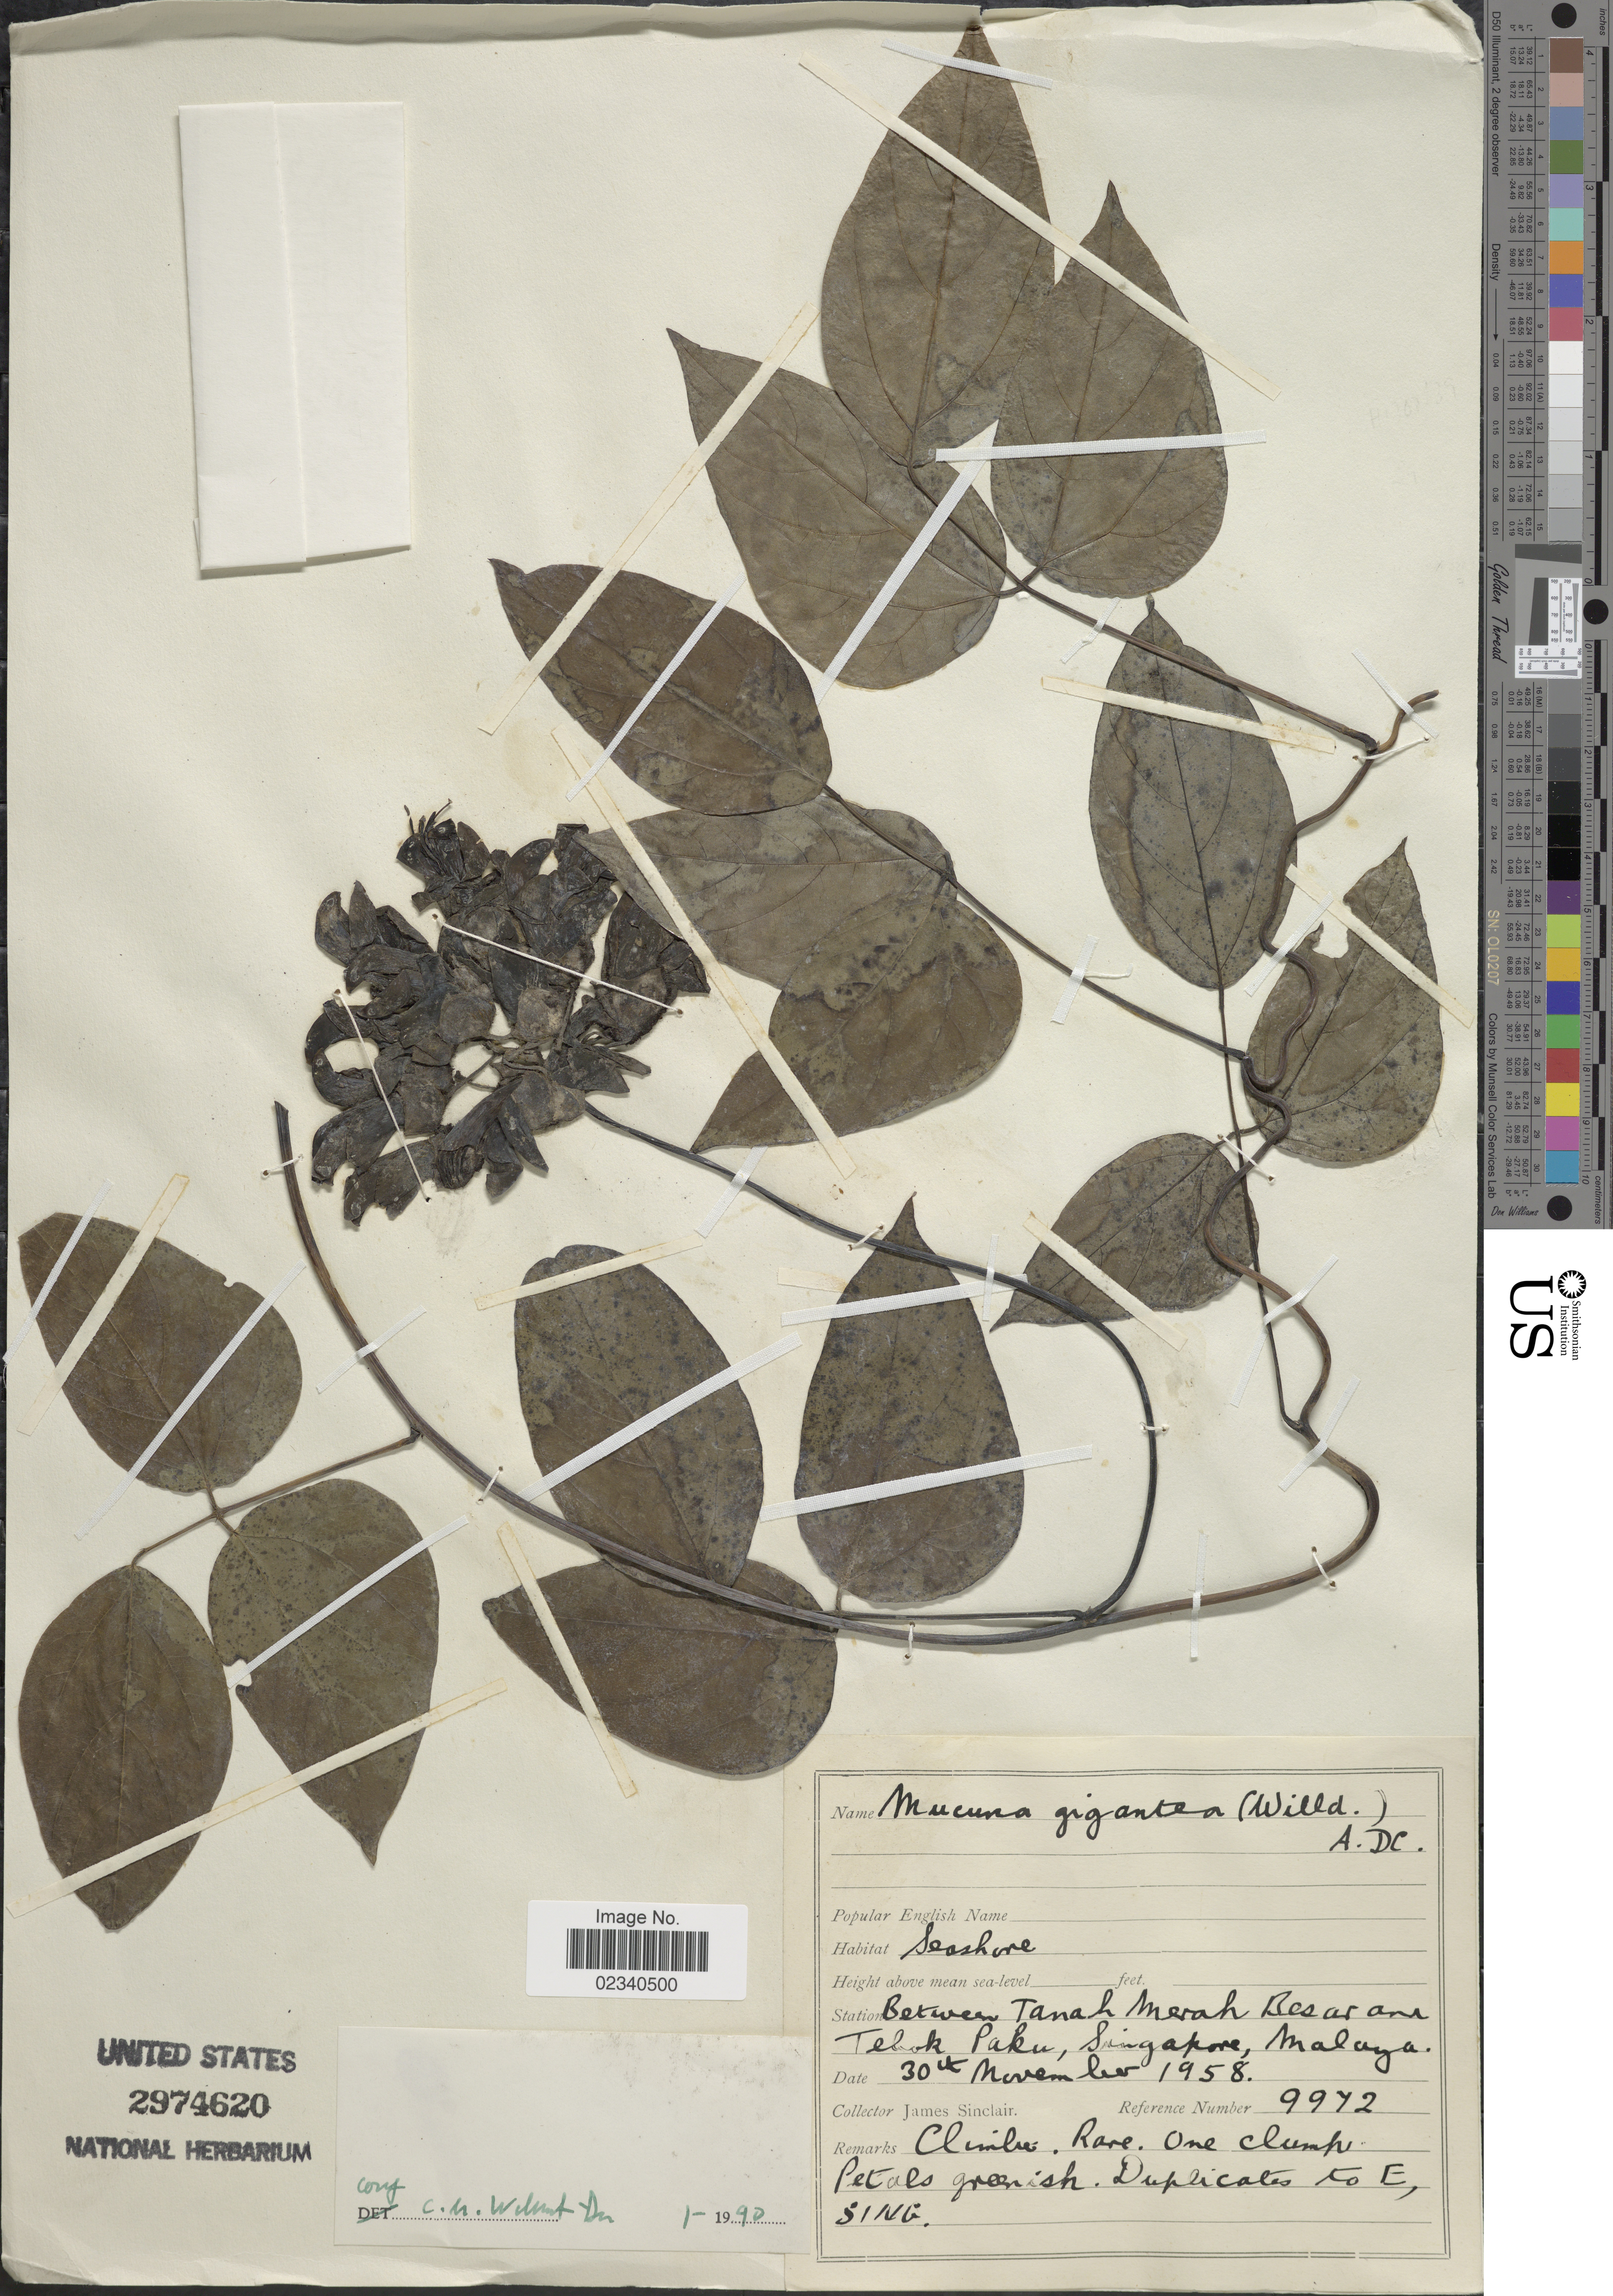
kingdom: Plantae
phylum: Tracheophyta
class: Magnoliopsida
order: Fabales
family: Fabaceae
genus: Mucuna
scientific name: Mucuna gigantea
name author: (Willd.) DC.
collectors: J. Sinclair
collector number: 9972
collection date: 1958-11-30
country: Singapore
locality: Between Tanah Merah Besarane Telok Paku, Malaya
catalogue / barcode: US 2974620